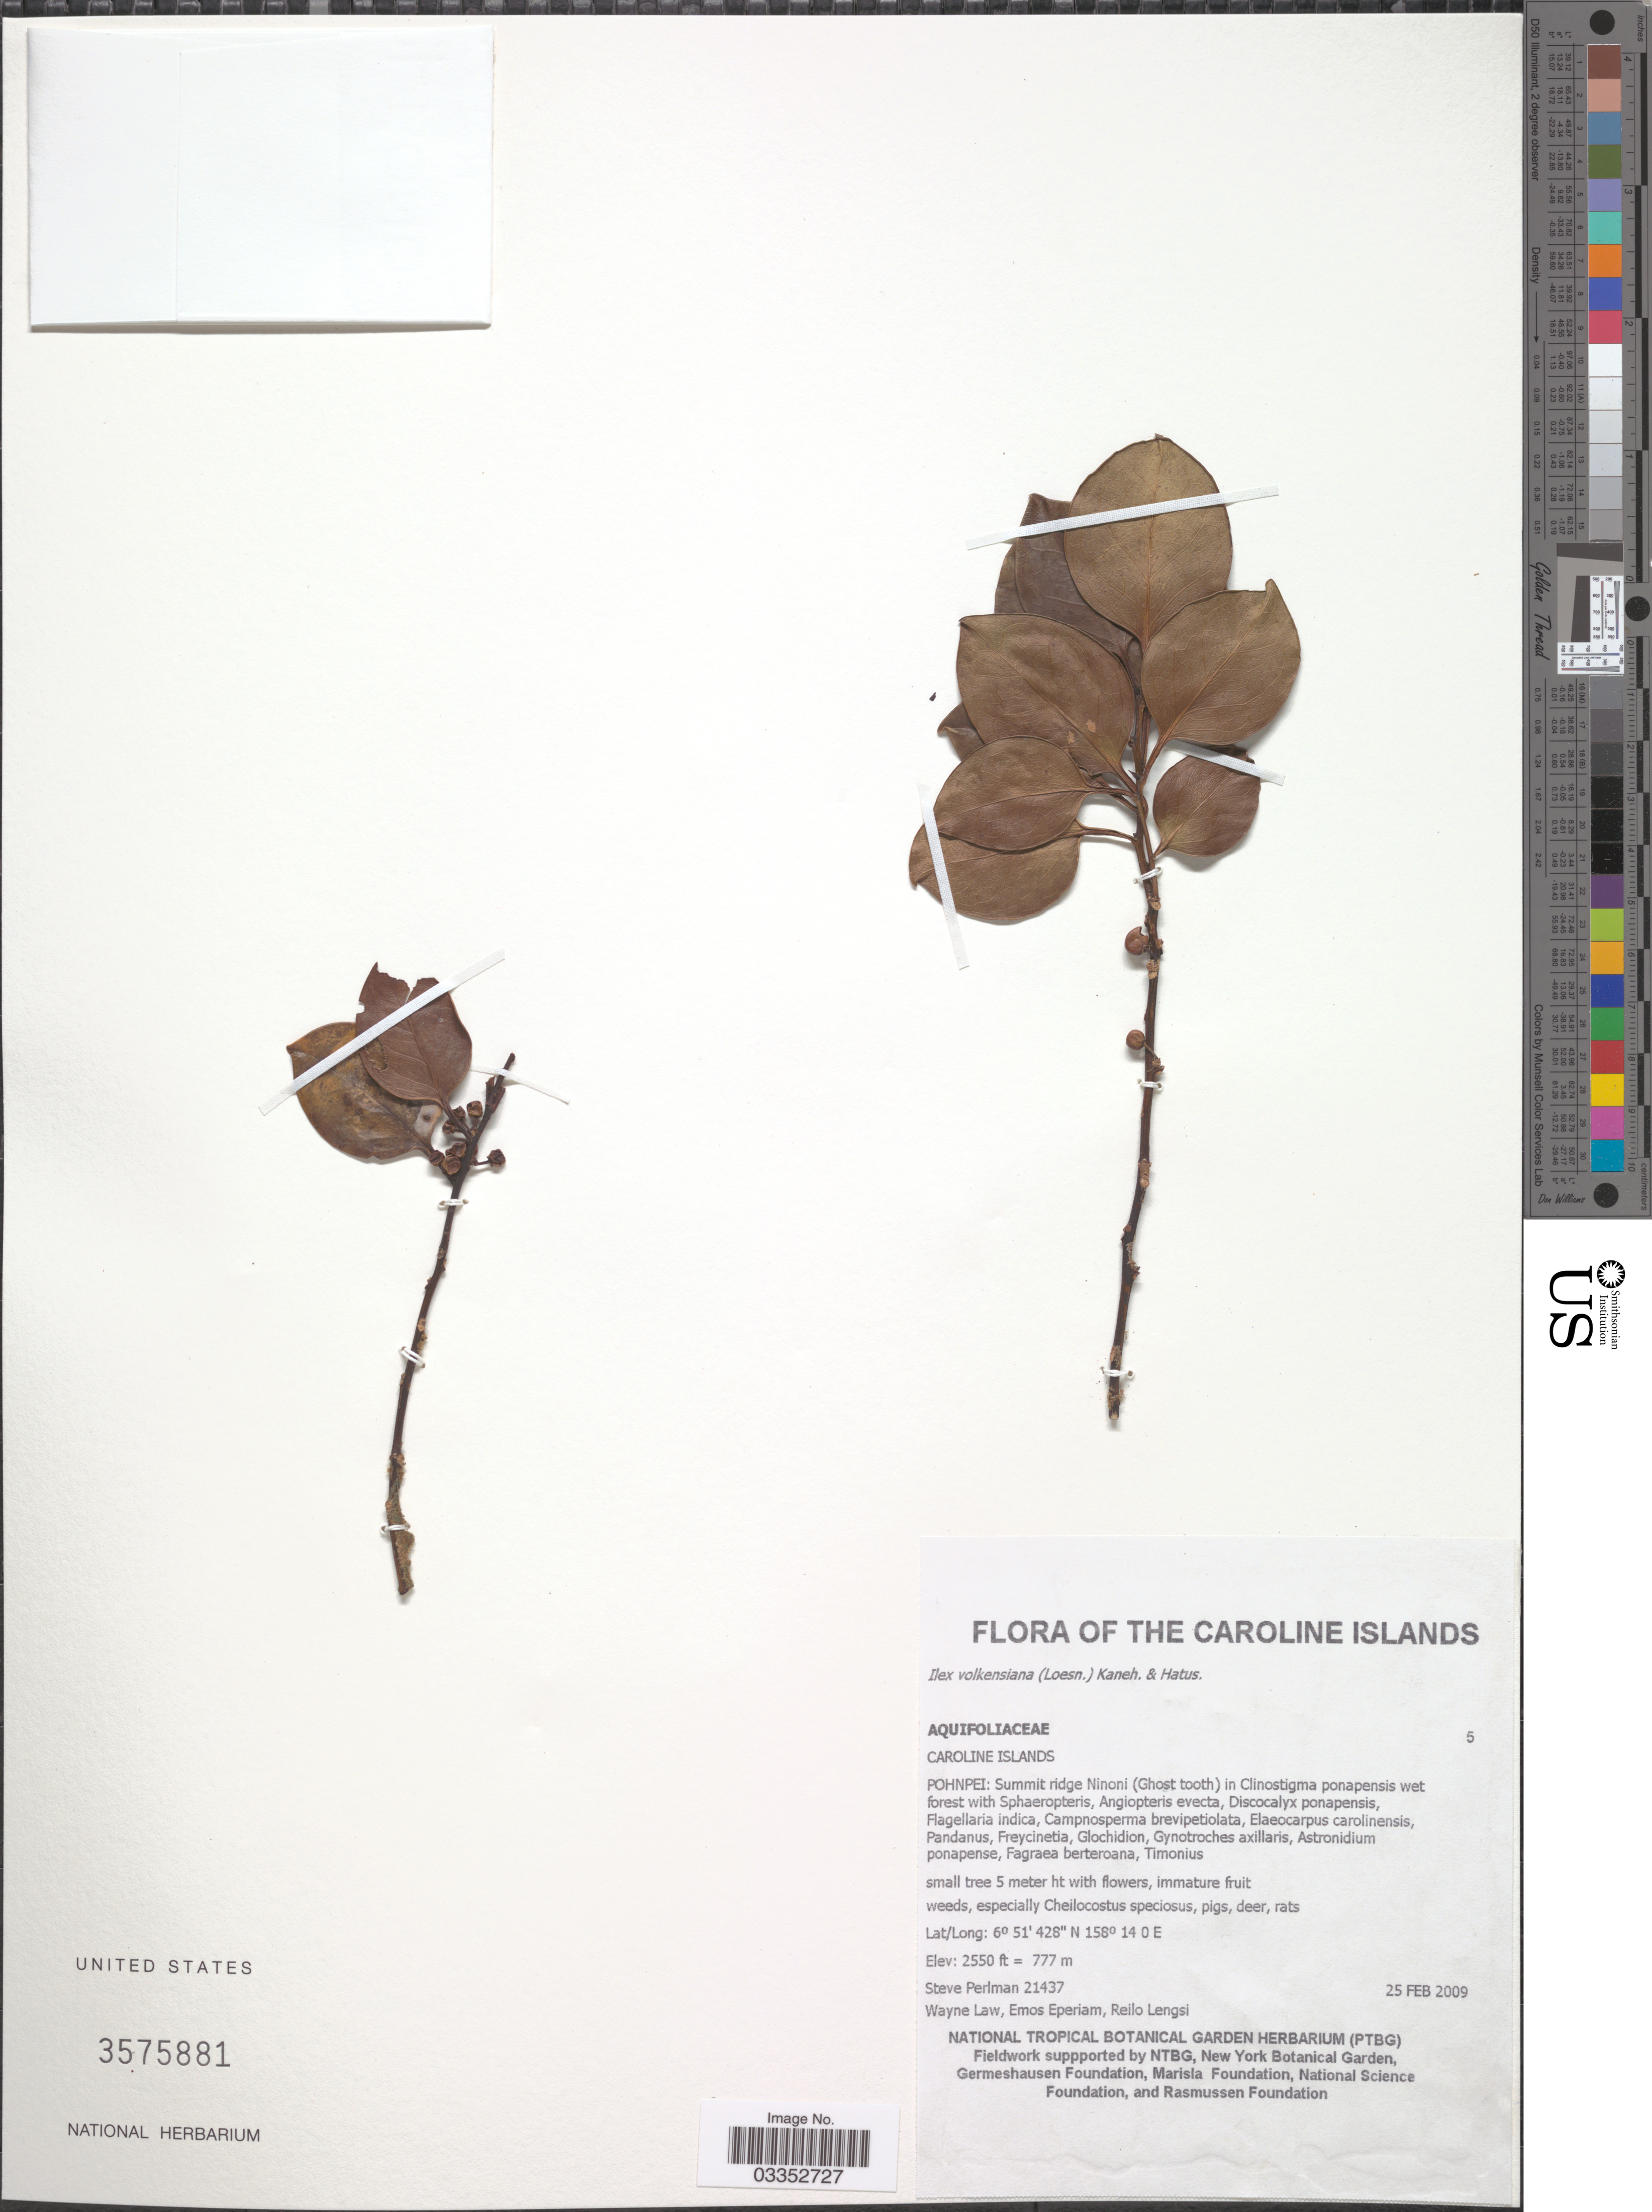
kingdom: Plantae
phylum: Tracheophyta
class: Magnoliopsida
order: Aquifoliales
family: Aquifoliaceae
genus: Ilex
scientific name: Ilex volkensiana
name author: (Loes.) Kaneh. & Hatus.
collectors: S. Perlman, W. Law, E. Eperiam & R. Lengsi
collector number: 21437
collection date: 2009-02-25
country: Micronesia, Federated States of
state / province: Pohnpei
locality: The Caroline Islands. Pohnpei: Summit ridge Ninoni (Ghost tooth) in Clinostigma ponapensis wet forest.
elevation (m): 777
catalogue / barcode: US 3575881